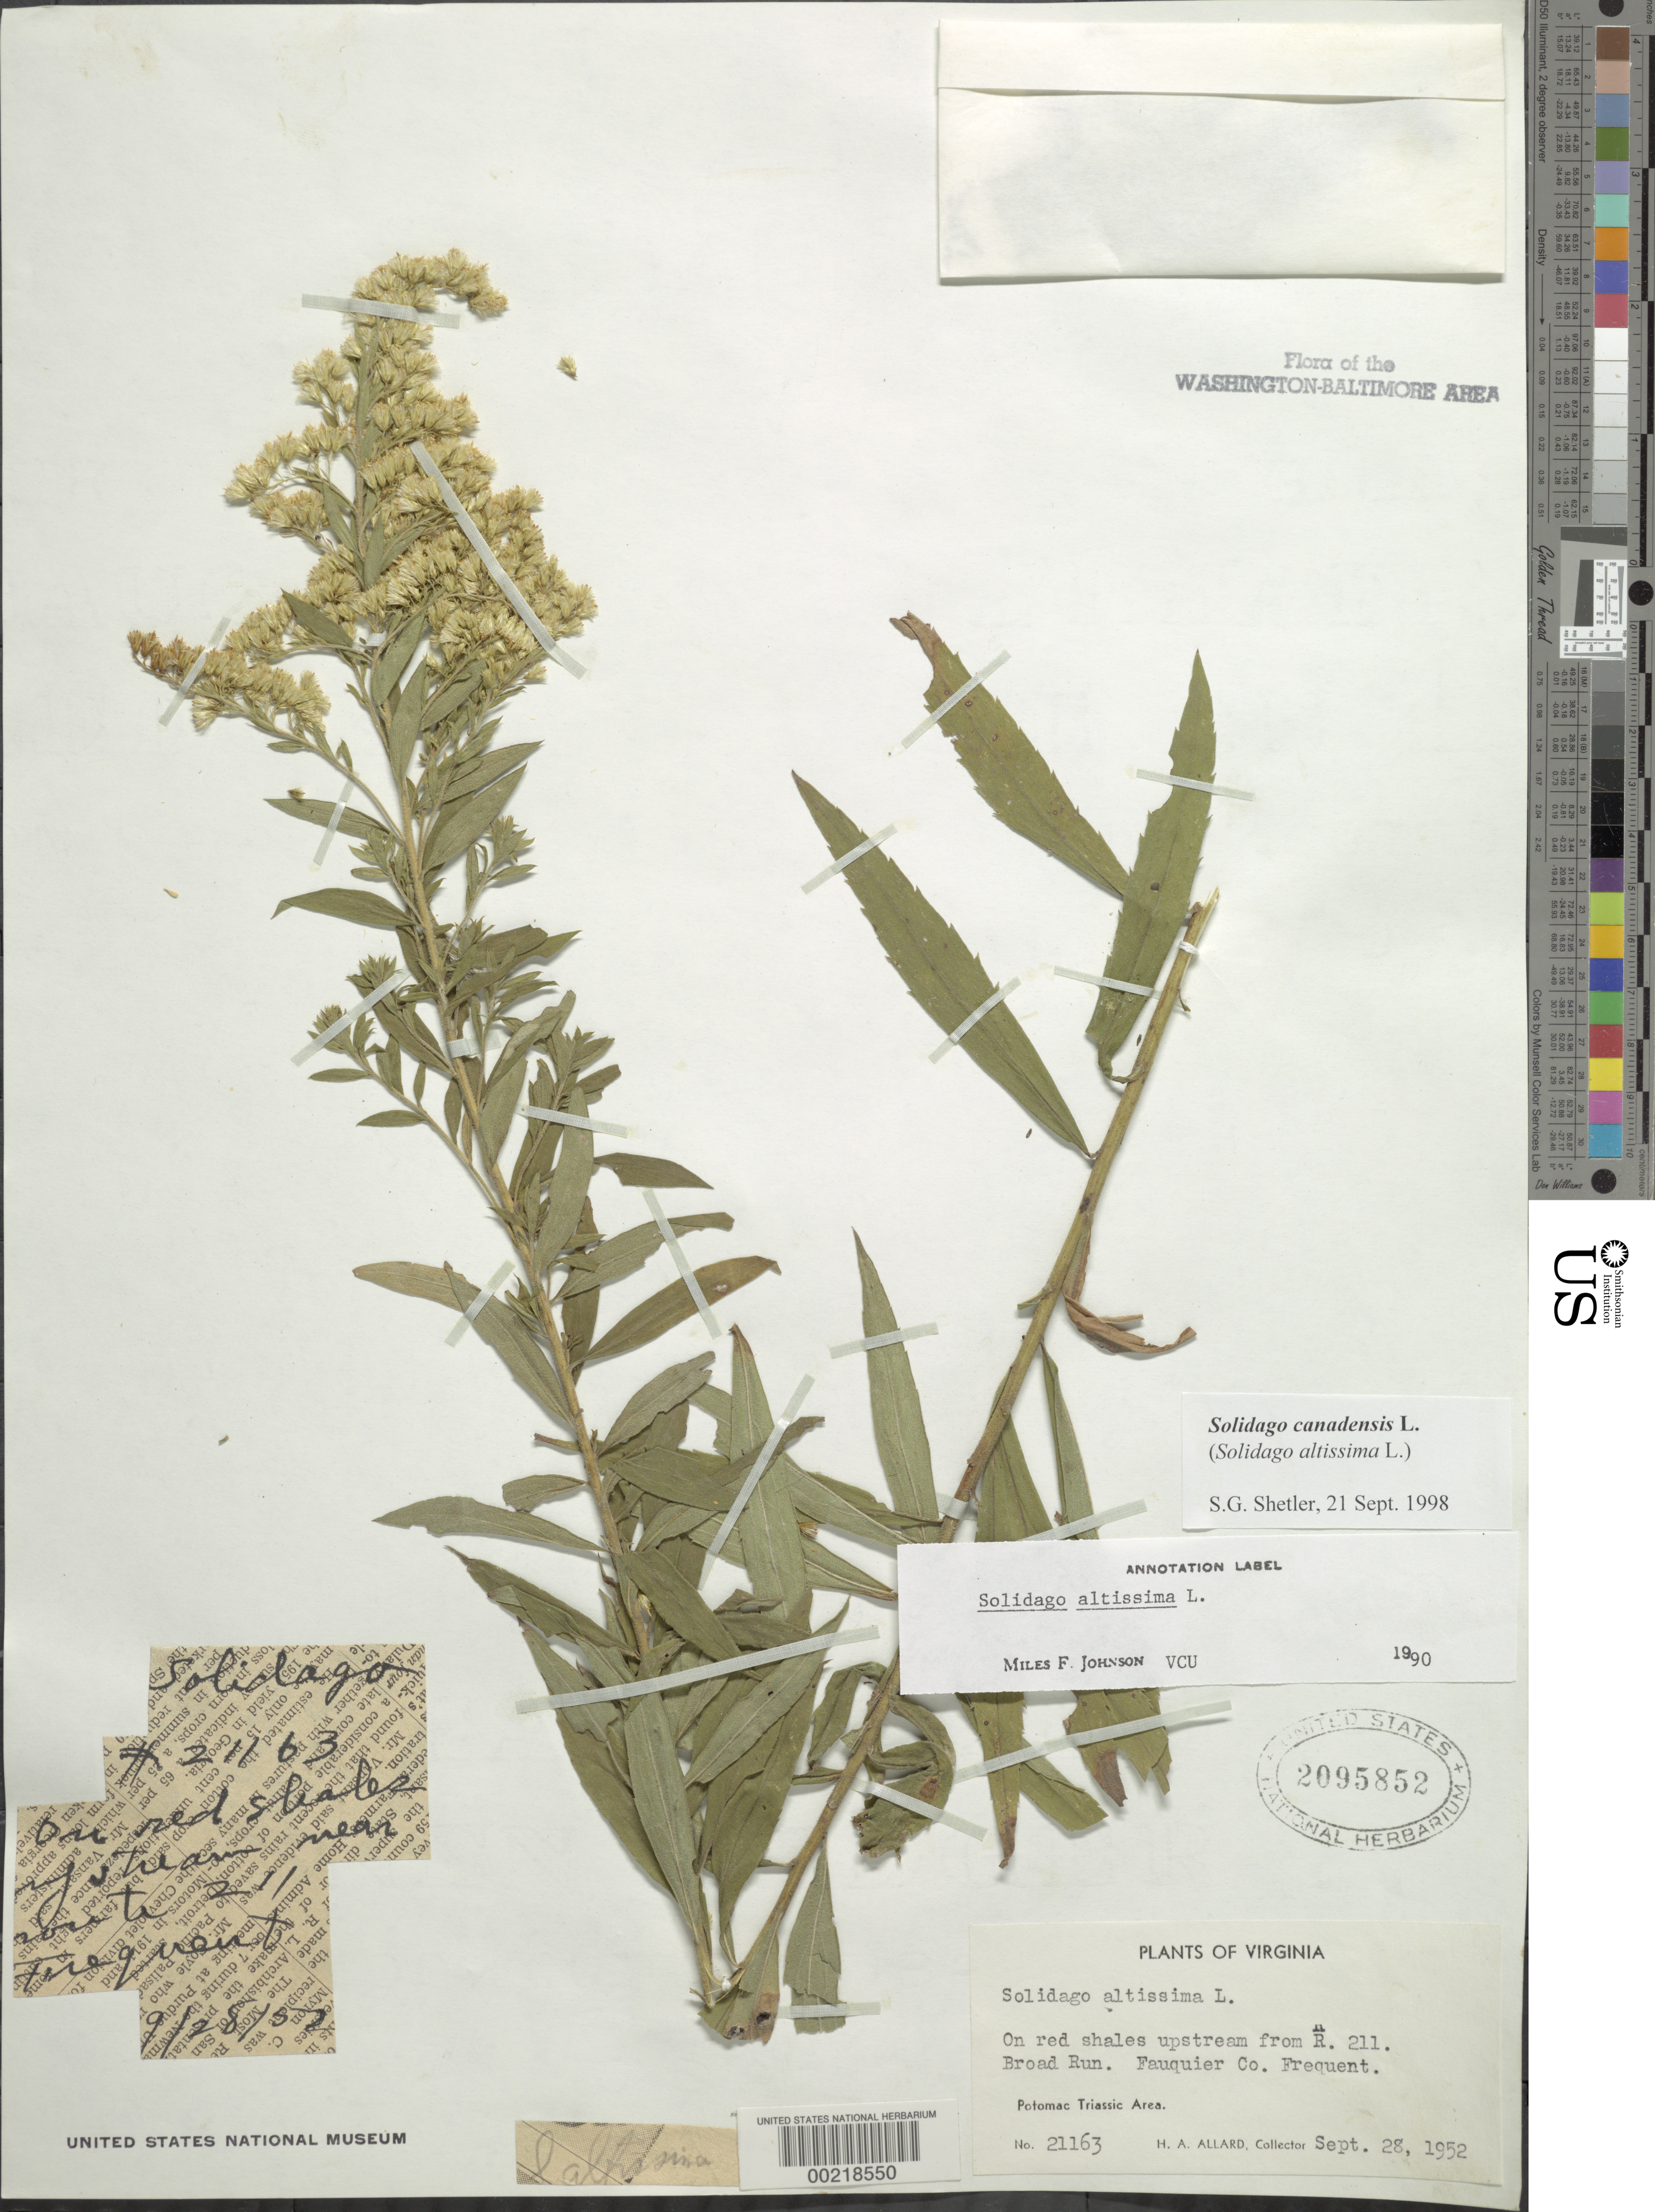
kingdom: Plantae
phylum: Tracheophyta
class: Magnoliopsida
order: Asterales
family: Asteraceae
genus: Solidago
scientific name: Solidago canadensis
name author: L.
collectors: H. A. Allard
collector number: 21163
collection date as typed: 28 Sep 1952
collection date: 1952-09-28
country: United States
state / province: Virginia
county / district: Fauquier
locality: Upstream from Rt. 211 on Broad Run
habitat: Red shales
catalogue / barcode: US 2095852